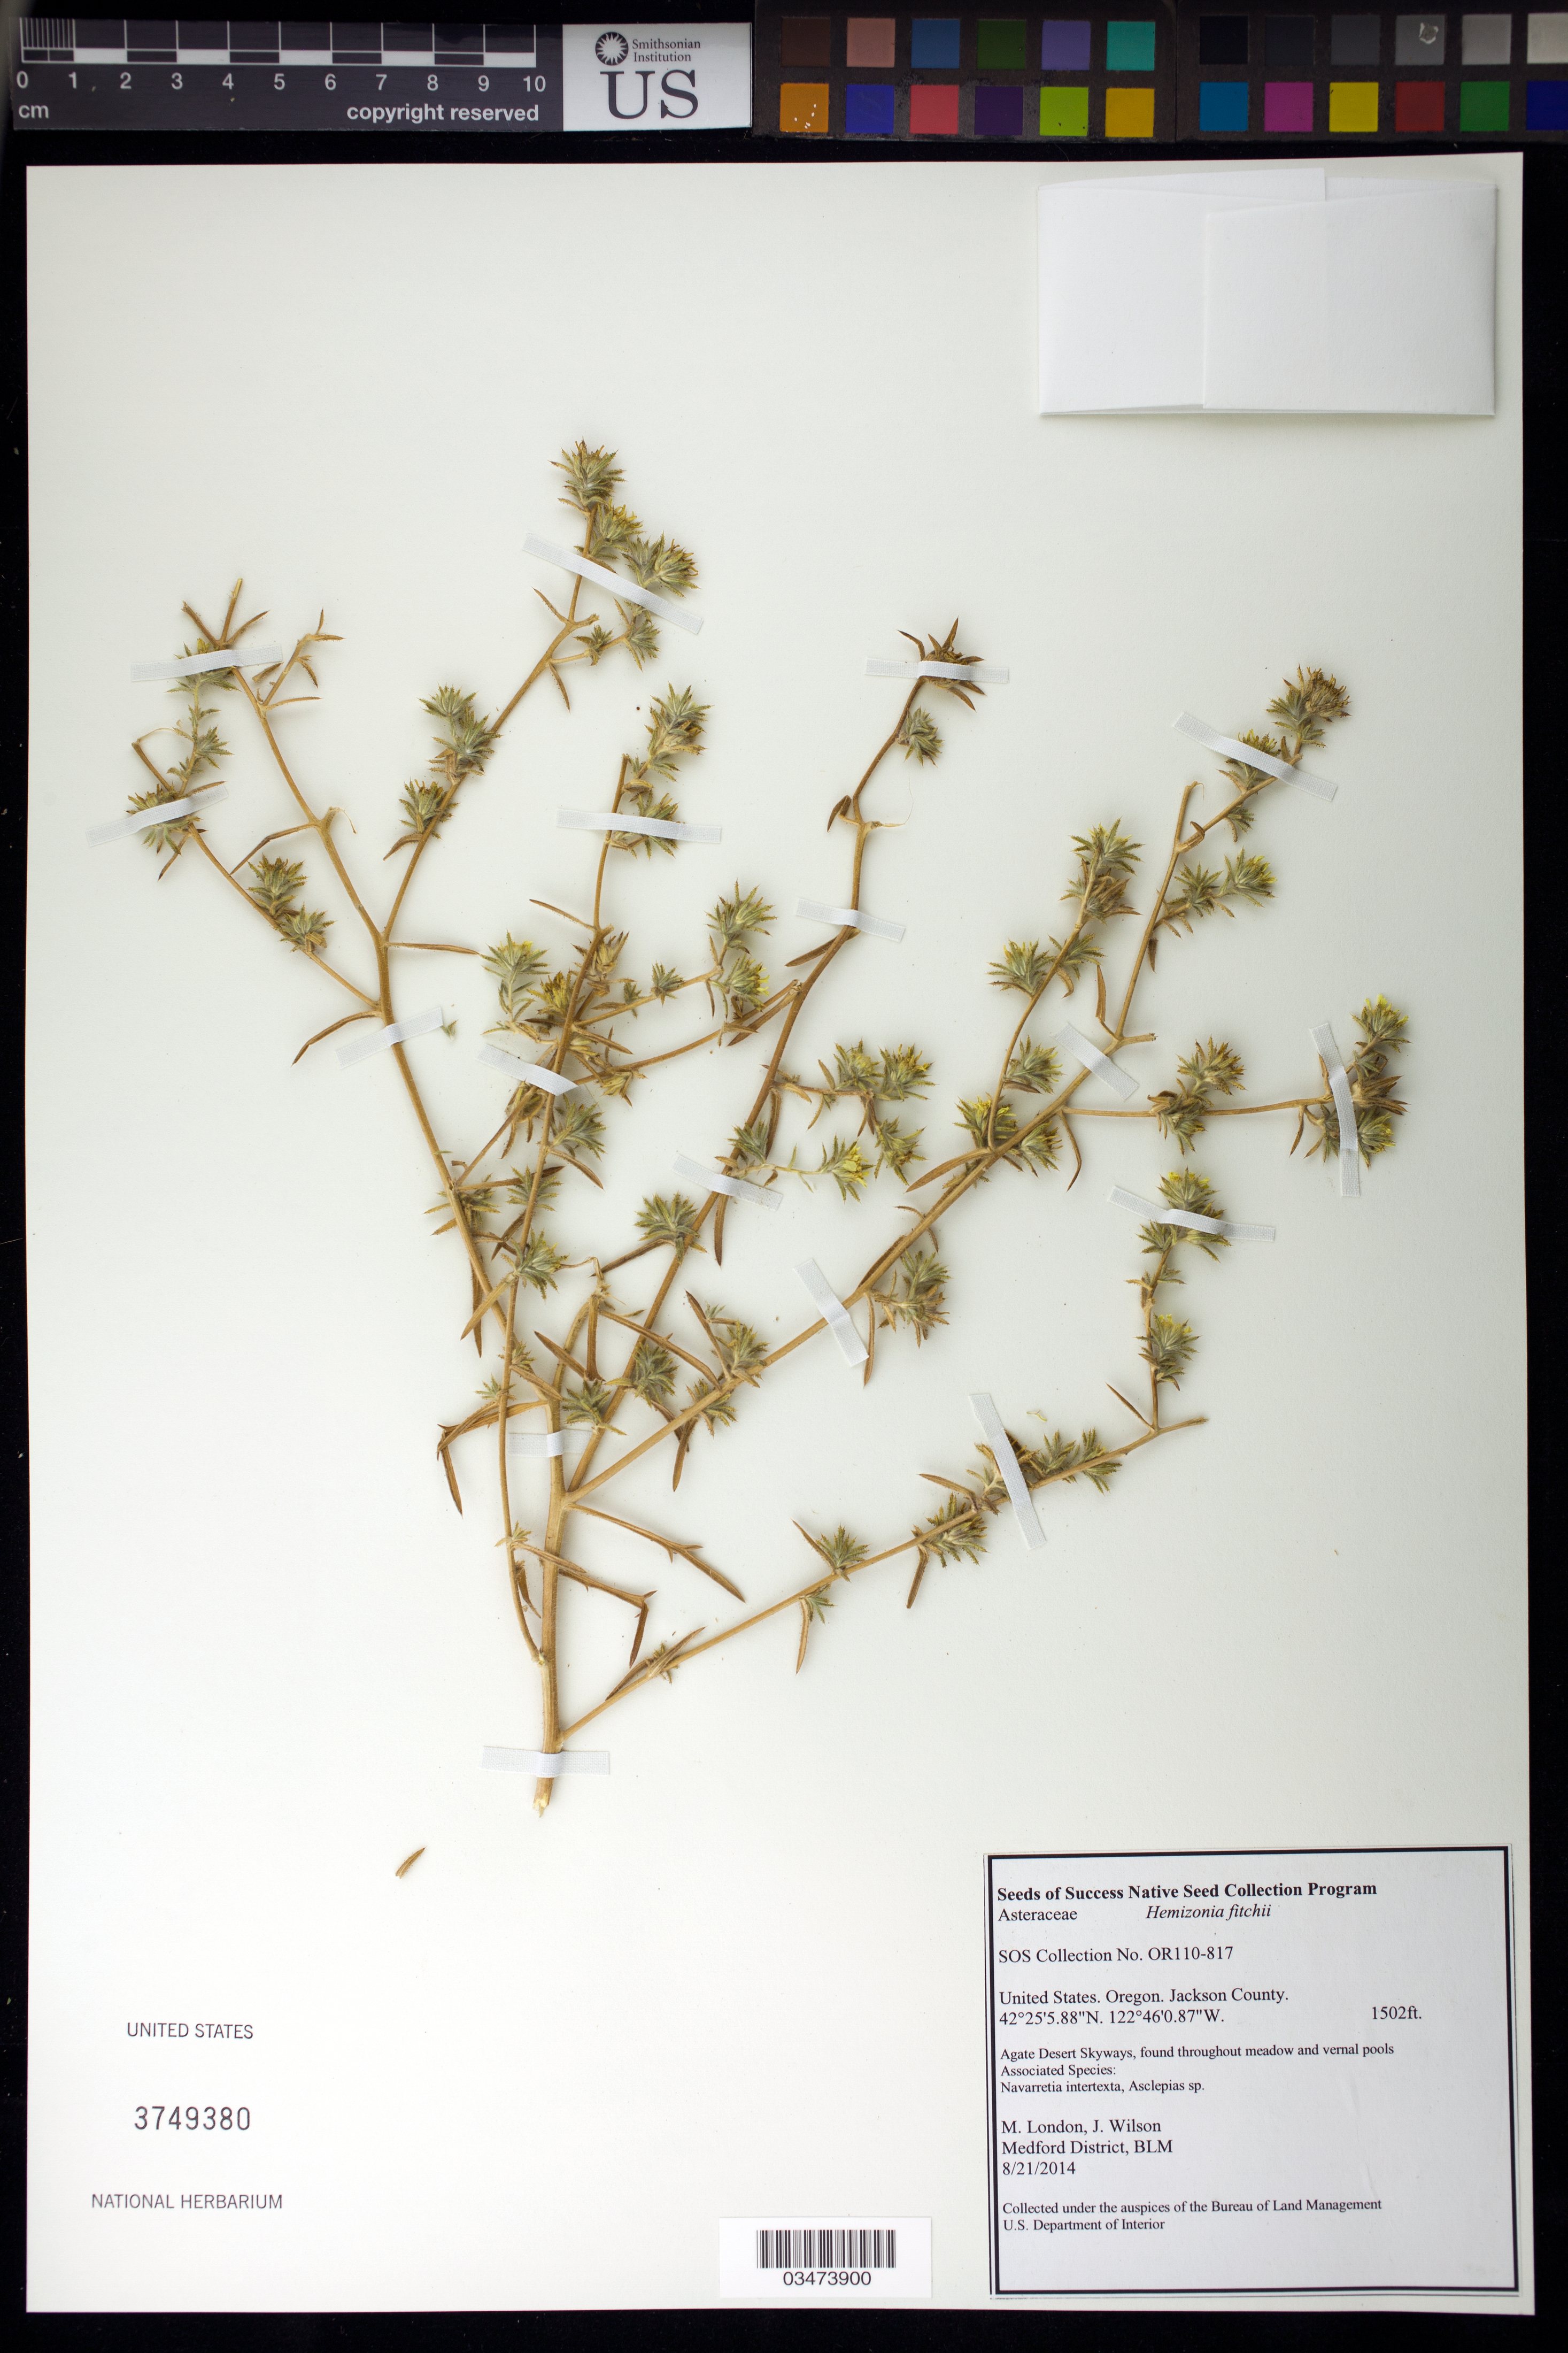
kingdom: Plantae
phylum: Tracheophyta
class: Magnoliopsida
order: Asterales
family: Asteraceae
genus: Hemizonia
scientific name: Hemizonia fitchii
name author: A. Gray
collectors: M. London & J. Wilson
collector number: OR110-817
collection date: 2014-08-21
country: United States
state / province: Oregon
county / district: Jackson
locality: Agate Desert Skyways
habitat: Associated species: Navarreria intertexata, Asclepias sp.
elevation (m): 458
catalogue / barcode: US 3749380